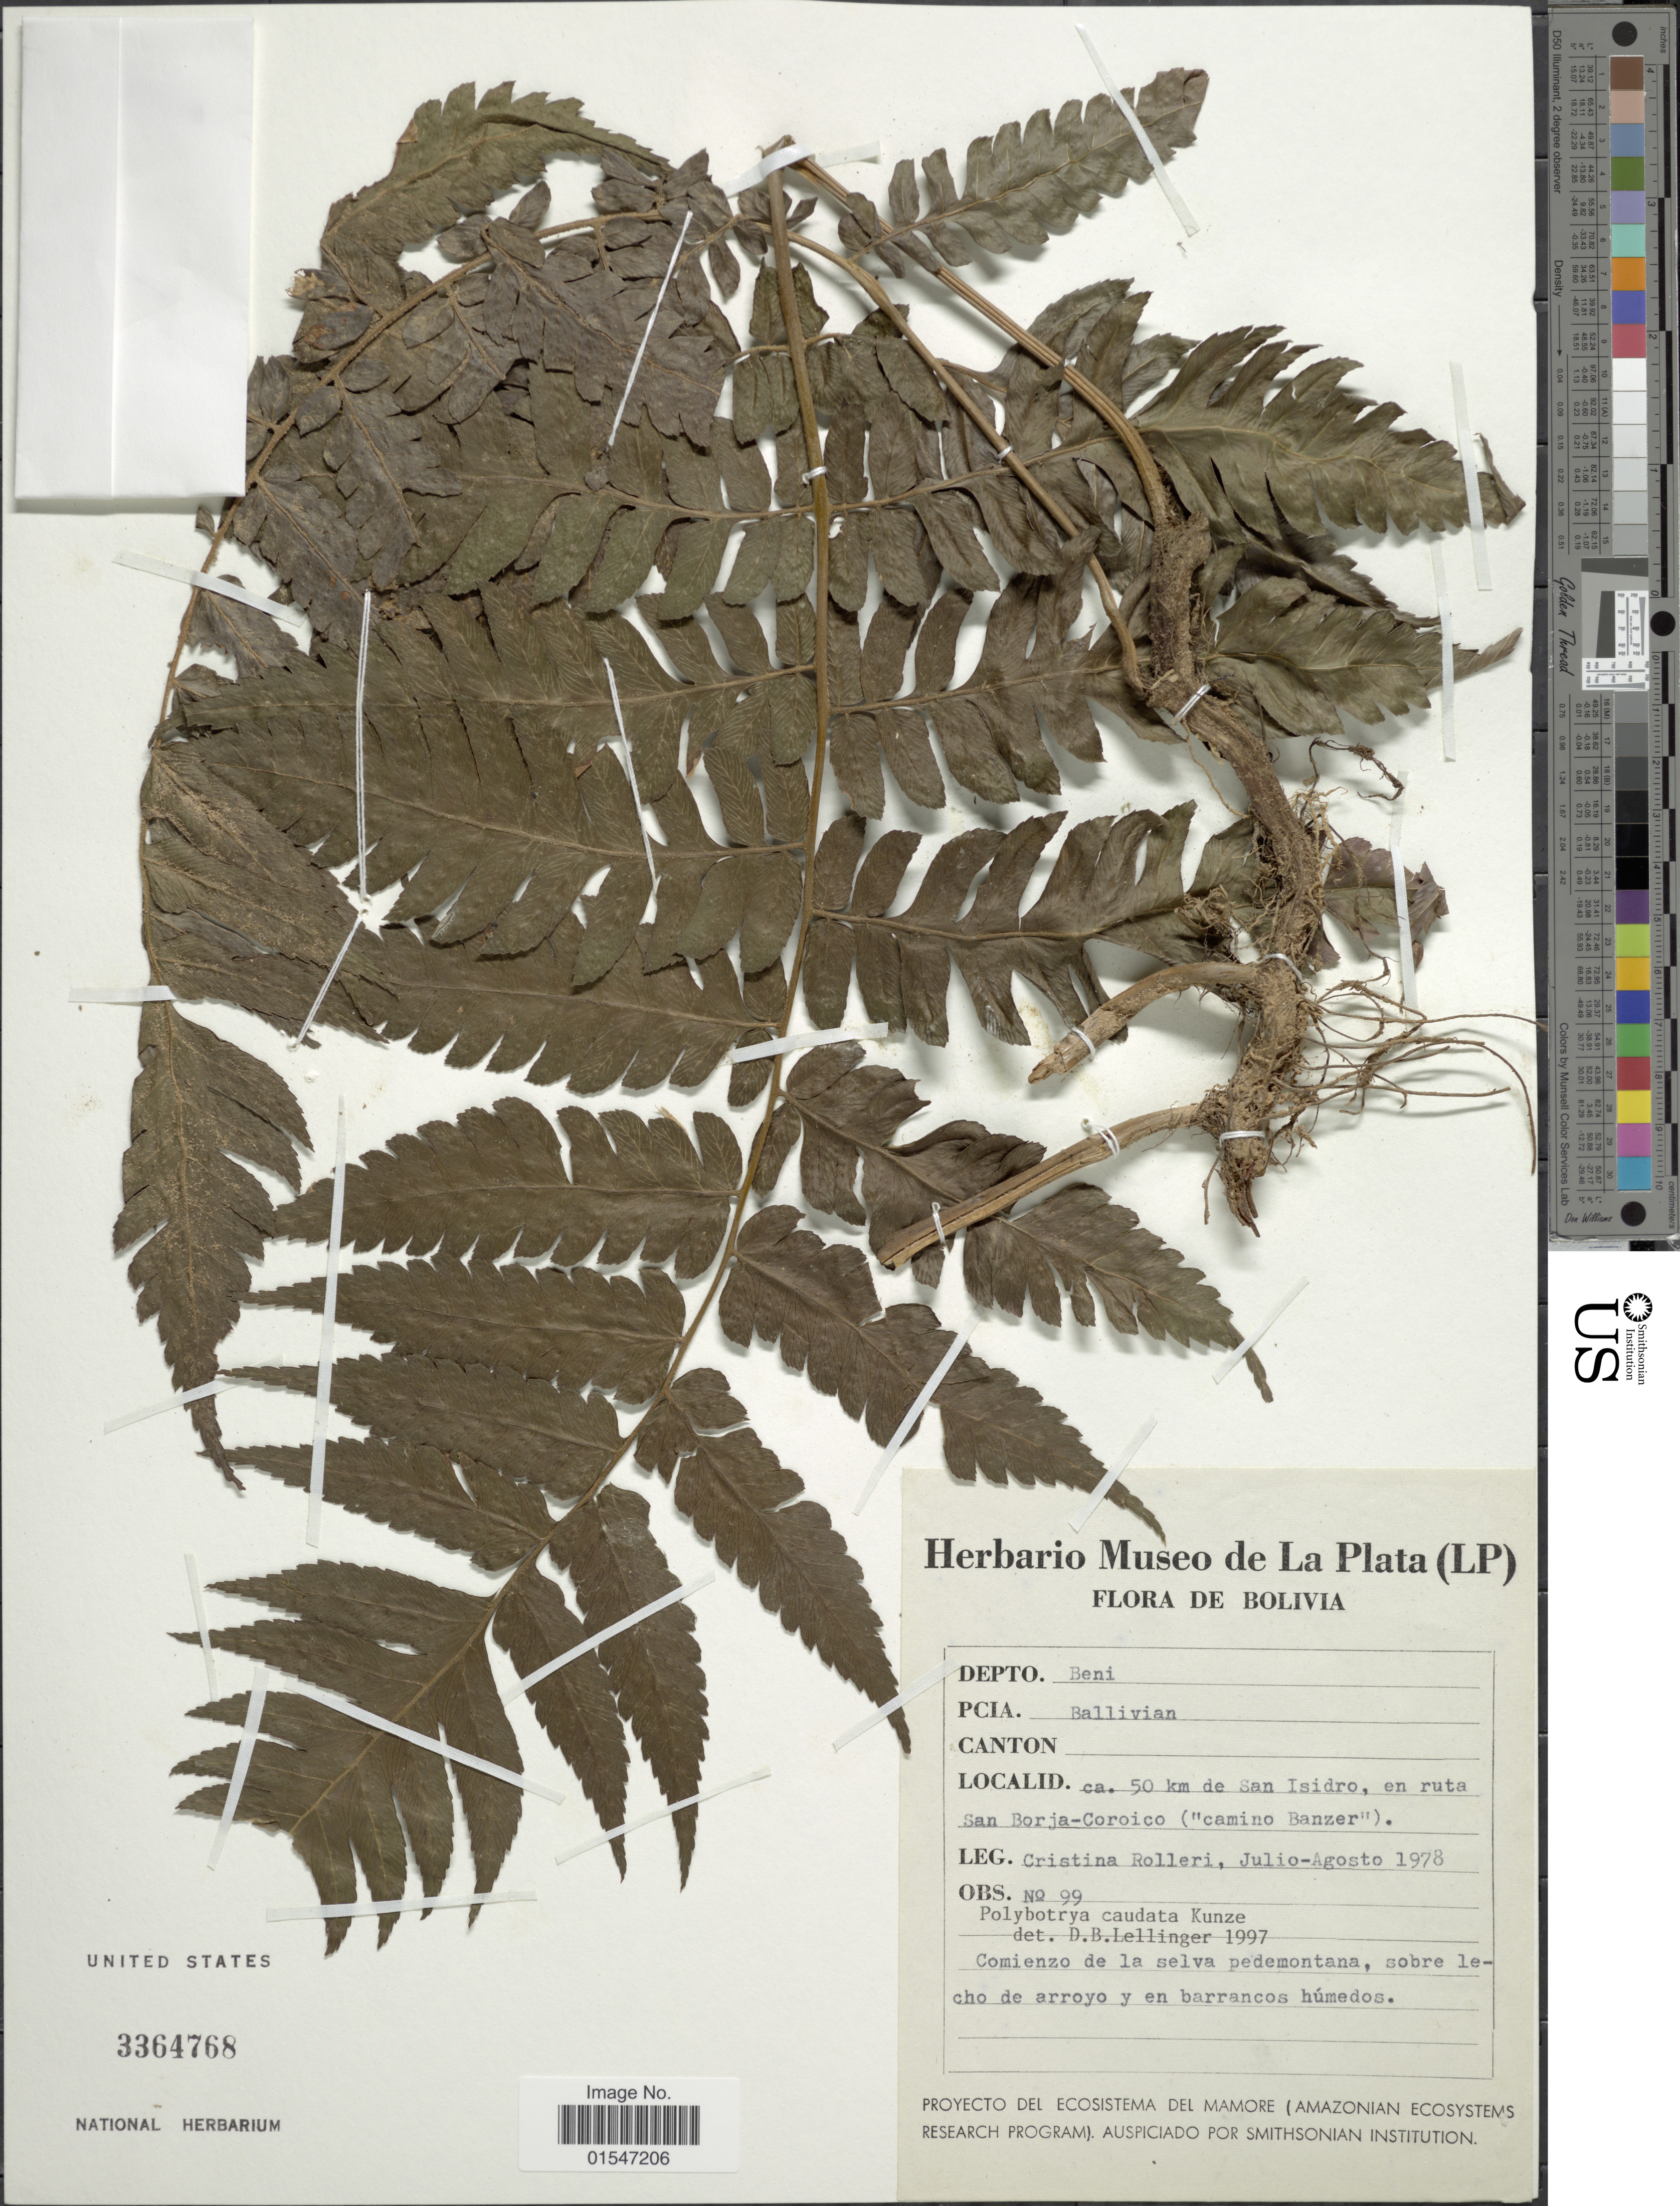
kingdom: Plantae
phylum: Tracheophyta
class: Polypodiopsida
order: Polypodiales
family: Dryopteridaceae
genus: Polybotrya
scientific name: Polybotrya caudata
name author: Kunze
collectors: C. Rolleri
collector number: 99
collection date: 1978-07/1978-08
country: Bolivia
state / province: Beni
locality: Ballivian, ca. 50 km de Sam Isidro, en ruta San Borja- Coroico ("camino Banzer")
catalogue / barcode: US 3364768